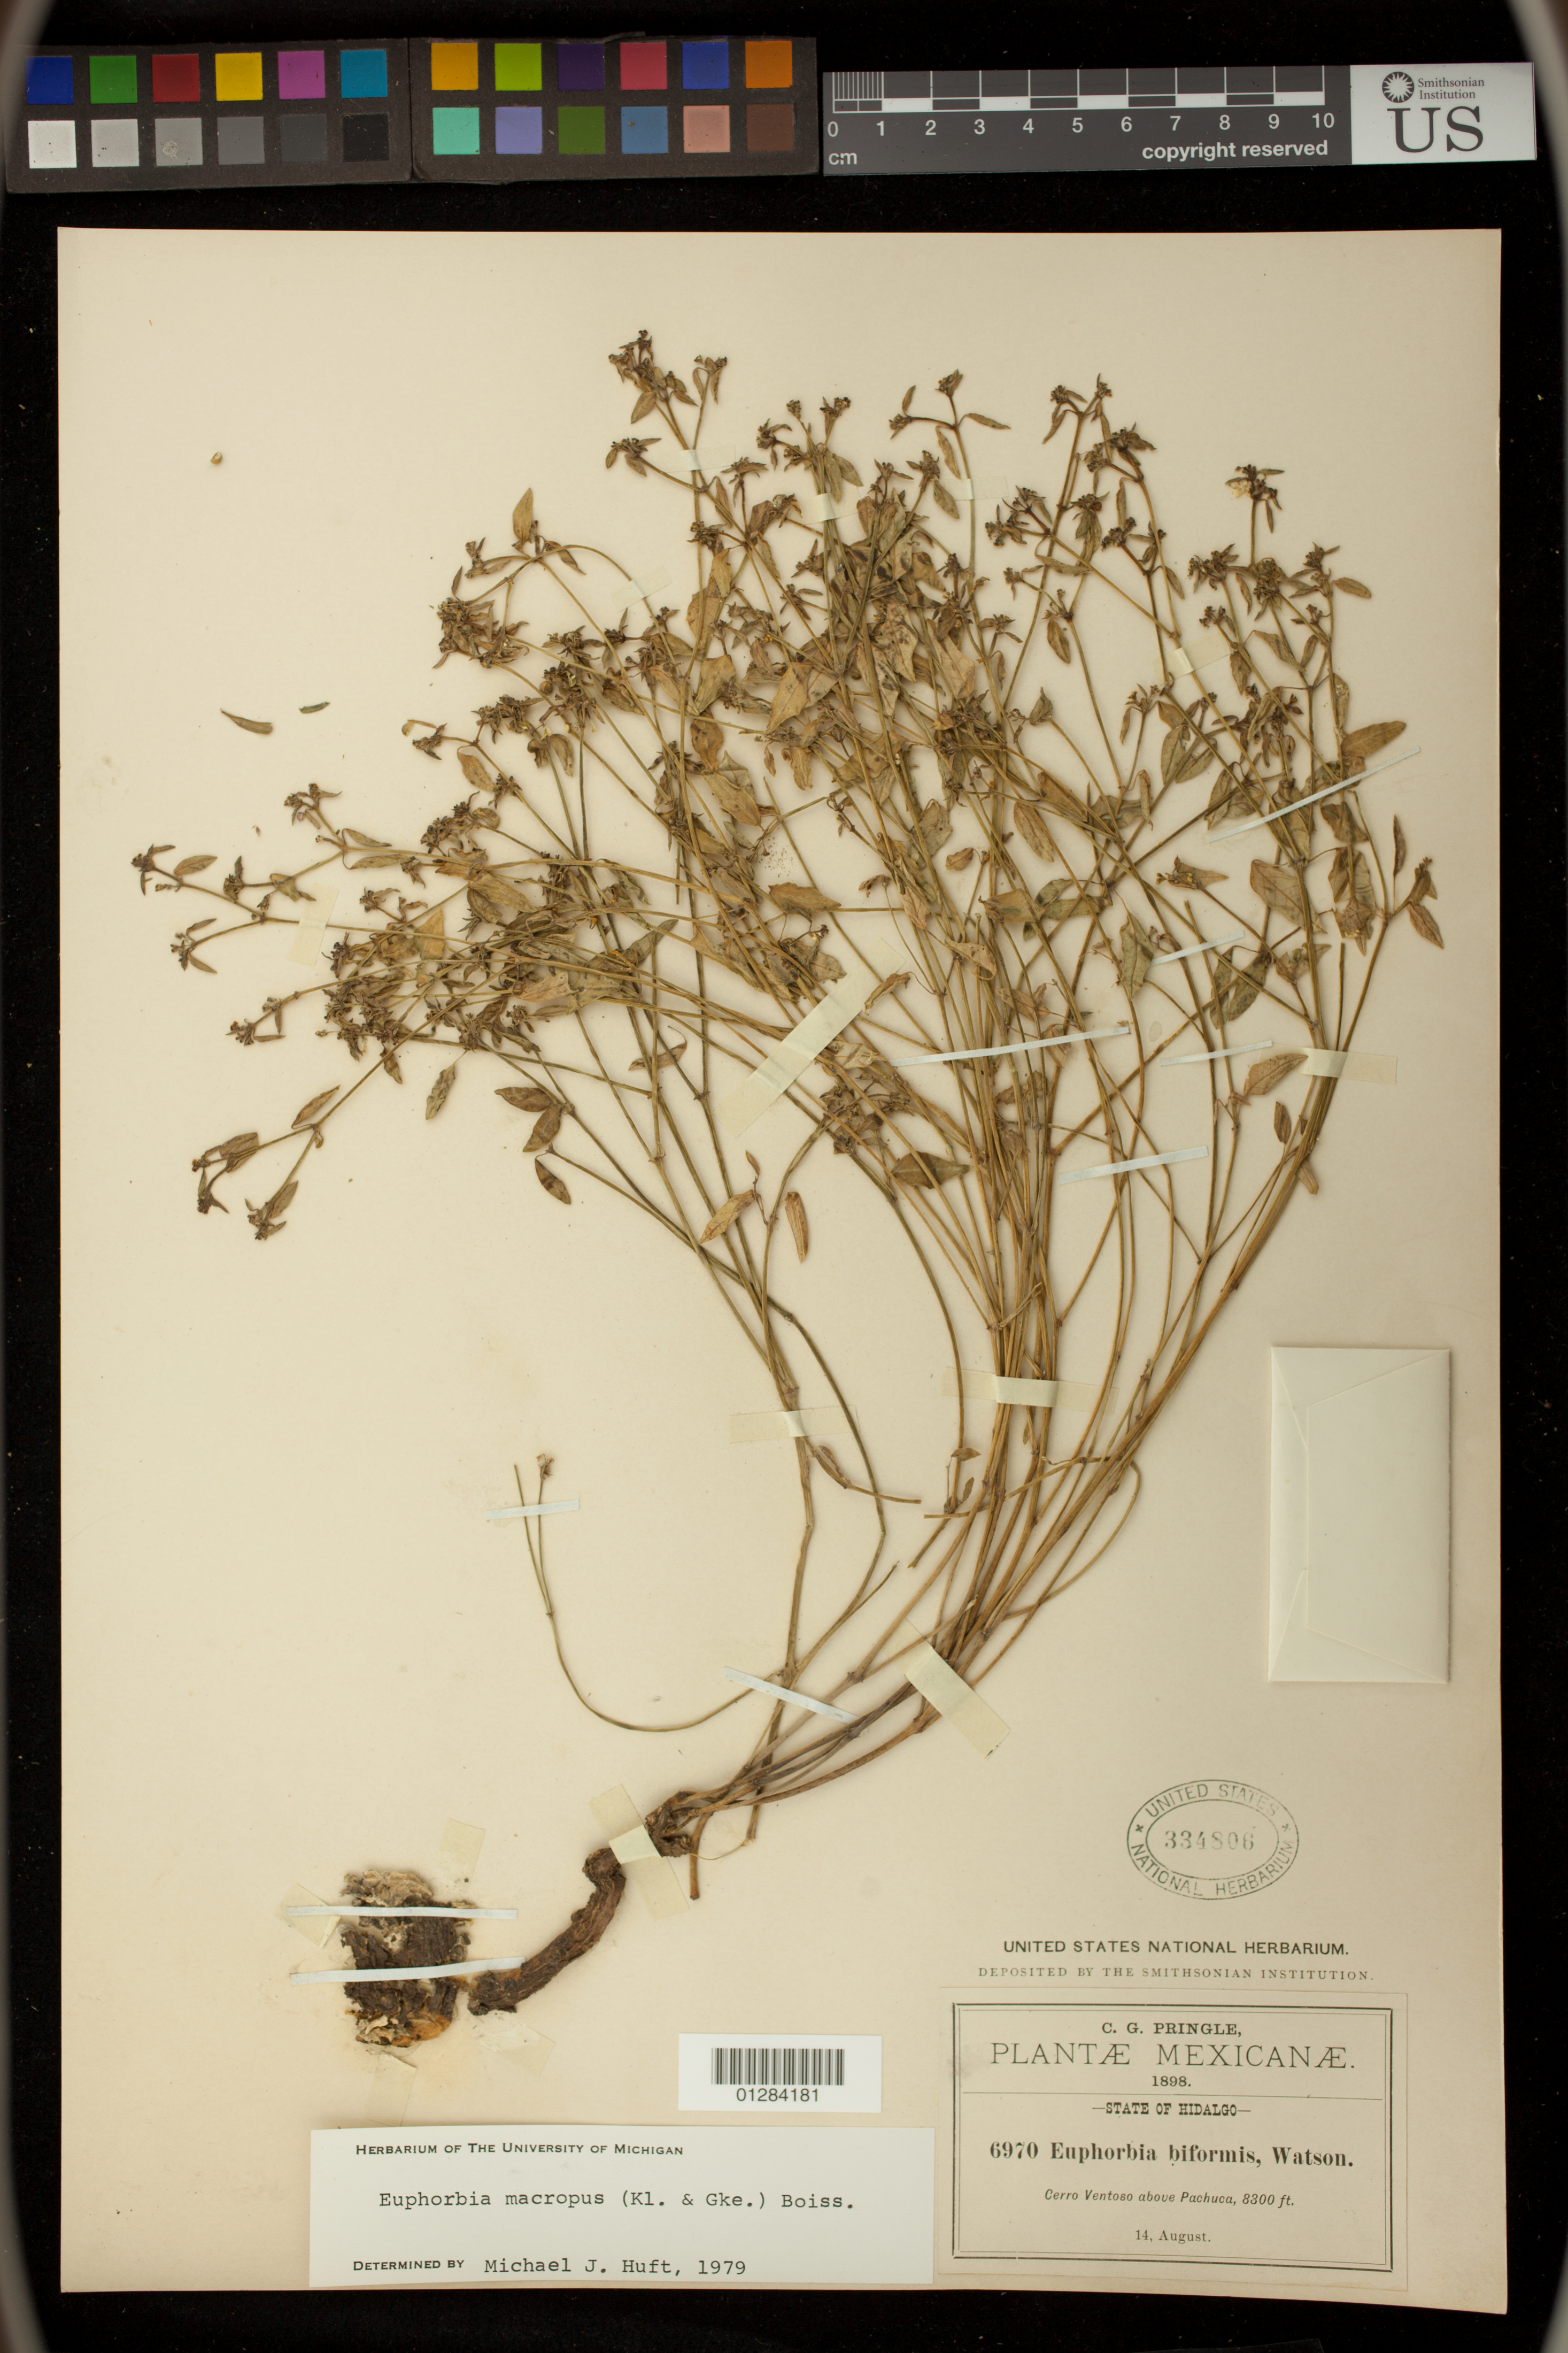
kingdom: Plantae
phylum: Tracheophyta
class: Magnoliopsida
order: Malpighiales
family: Euphorbiaceae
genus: Euphorbia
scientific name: Euphorbia macropus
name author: (Klotzsch & Garcke) Boiss.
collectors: C. G. Pringle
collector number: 6970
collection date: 1898-08-14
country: Mexico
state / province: Hidalgo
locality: Cerro Ventoso above Pachuca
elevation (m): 2530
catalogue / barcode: US 334806